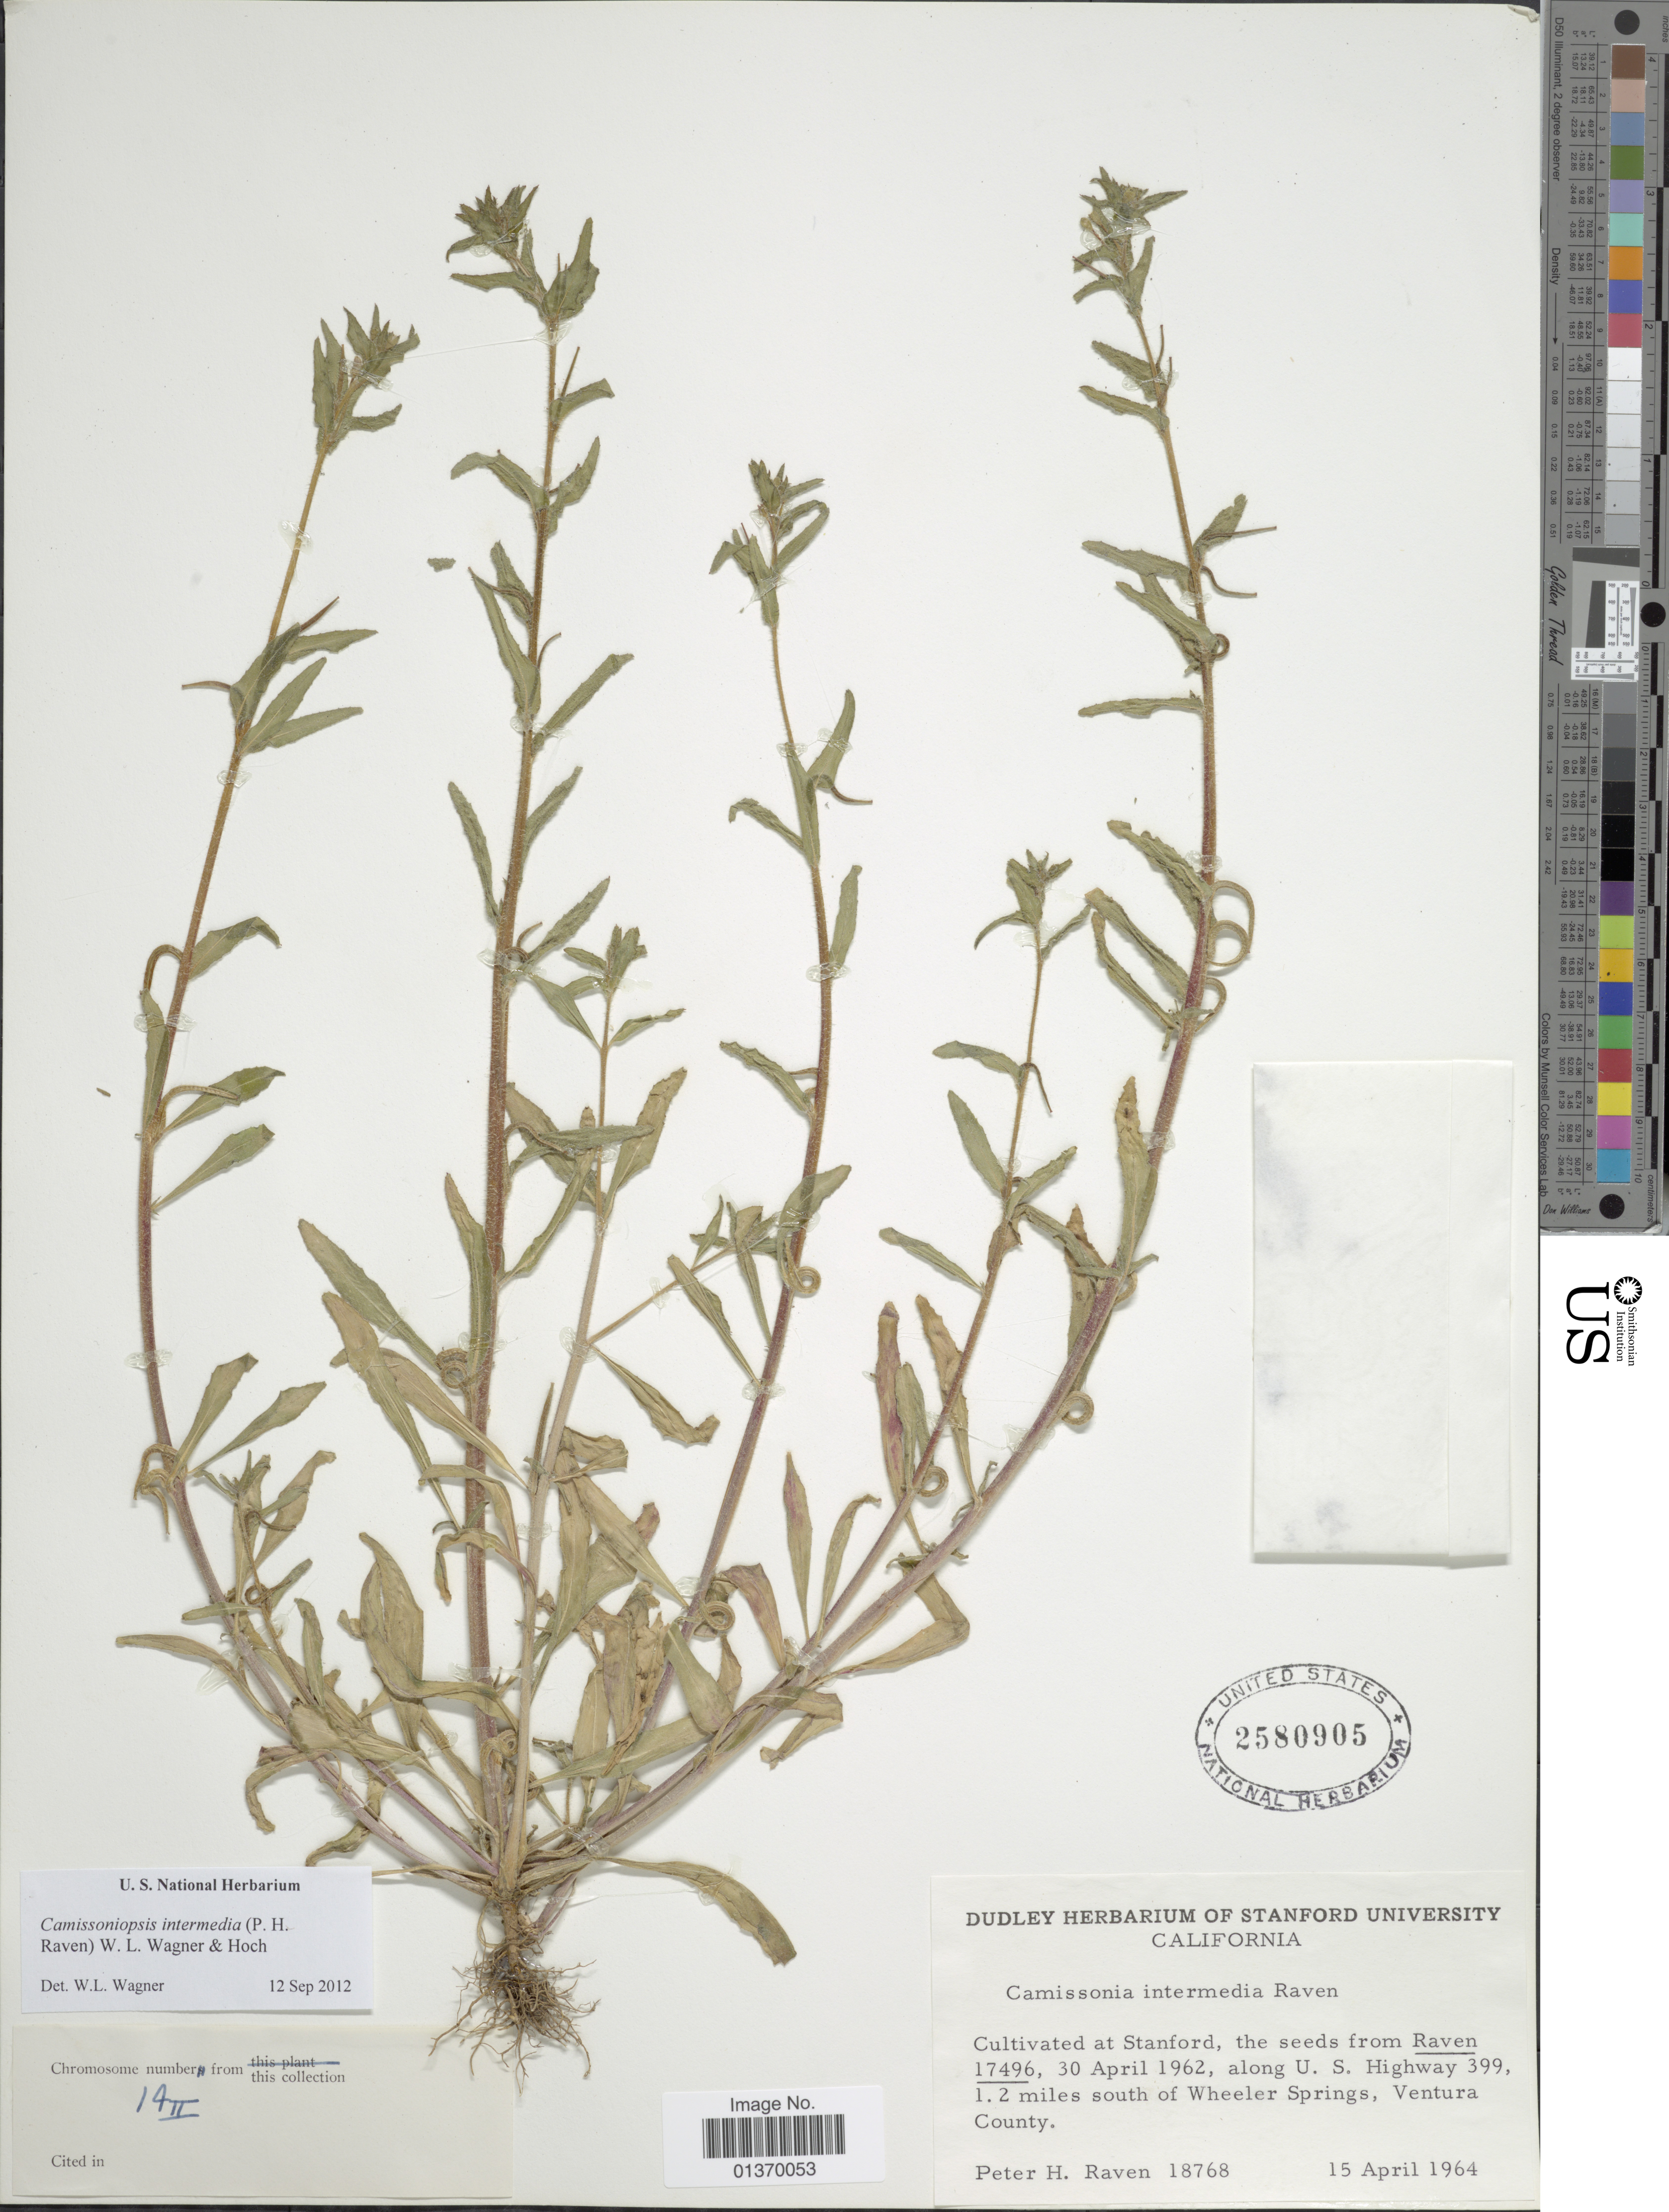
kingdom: Plantae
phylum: Tracheophyta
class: Magnoliopsida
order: Myrtales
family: Onagraceae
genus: Camissoniopsis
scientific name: Camissoniopsis intermedia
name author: (P.H. Raven) W.L. Wagner & Hoch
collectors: P. H. Raven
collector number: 18768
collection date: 1964-04-15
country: United States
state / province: California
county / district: Ventura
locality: At Stanford, along U. S. Highway 399, 1.2 miles south of Wheeler Springs, Ventura County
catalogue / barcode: US 2580905